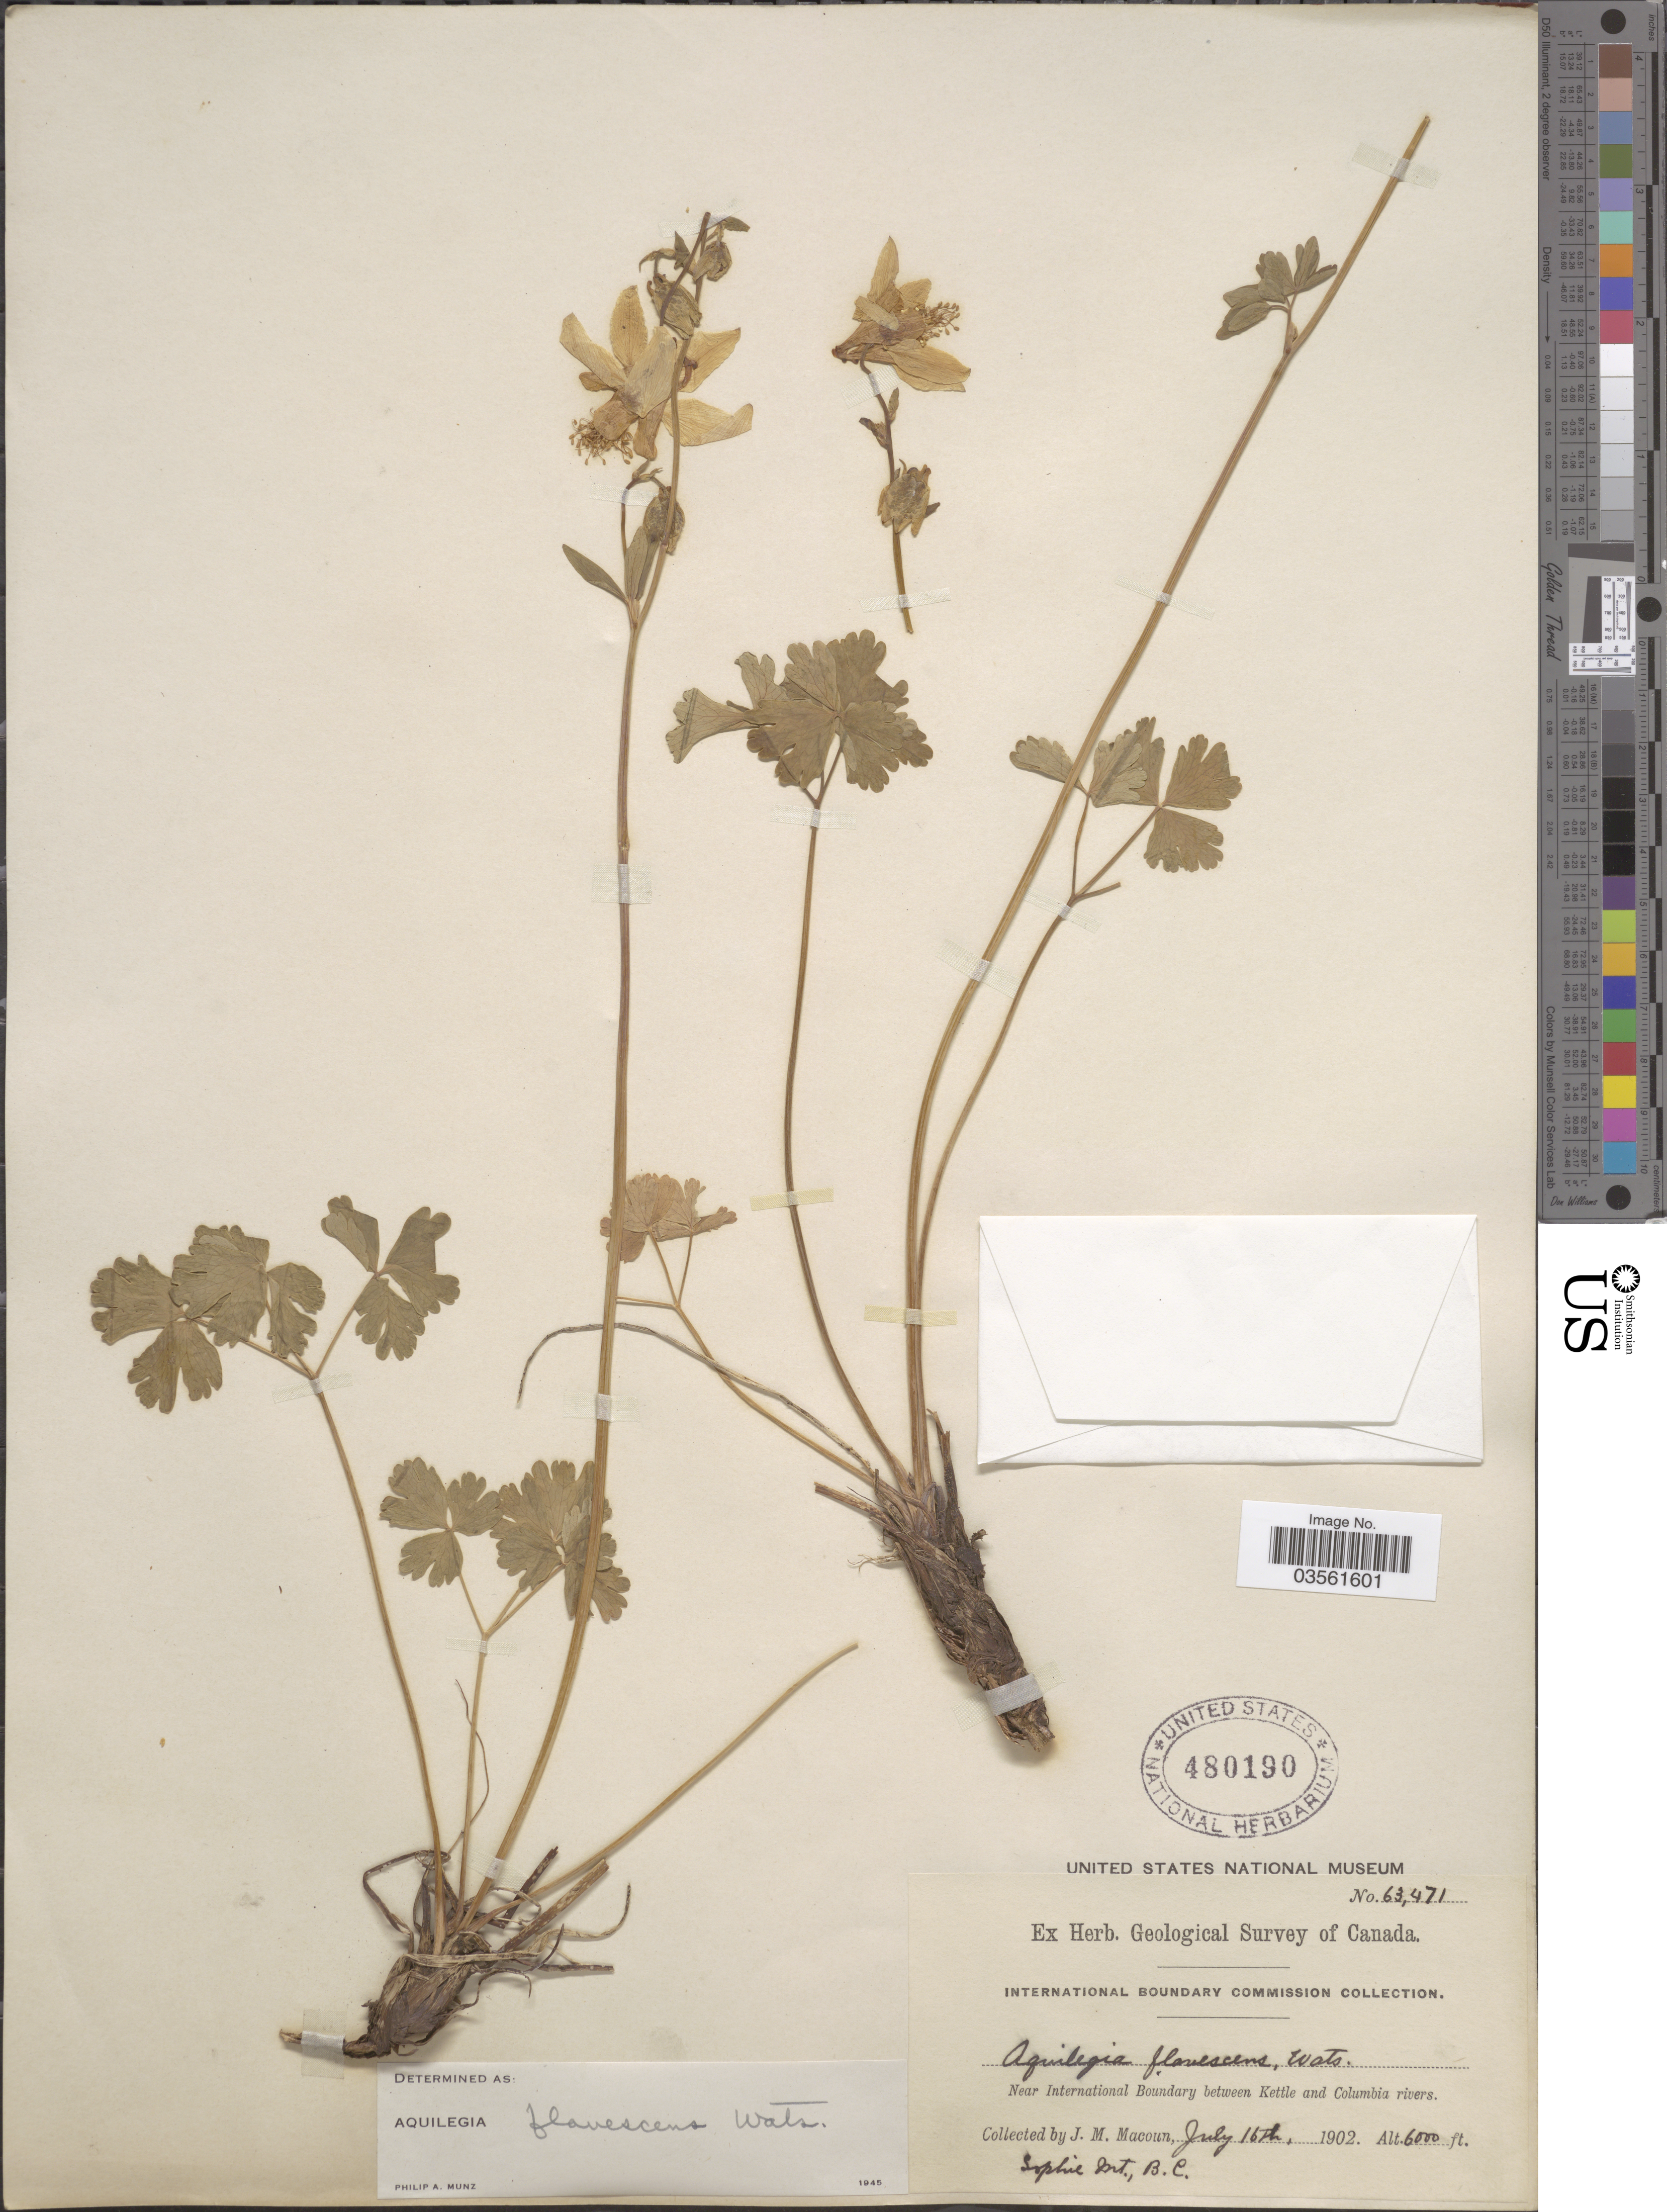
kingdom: Plantae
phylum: Tracheophyta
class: Magnoliopsida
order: Ranunculales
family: Ranunculaceae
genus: Aquilegia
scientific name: Aquilegia flavescens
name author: S. Watson in C. King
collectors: J. M. Macoun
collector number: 63471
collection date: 1902-07-16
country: Canada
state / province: British Columbia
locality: Near International Boundary between Kettle and Columbia rivers. Sophie Mt.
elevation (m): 1829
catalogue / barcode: US 480190